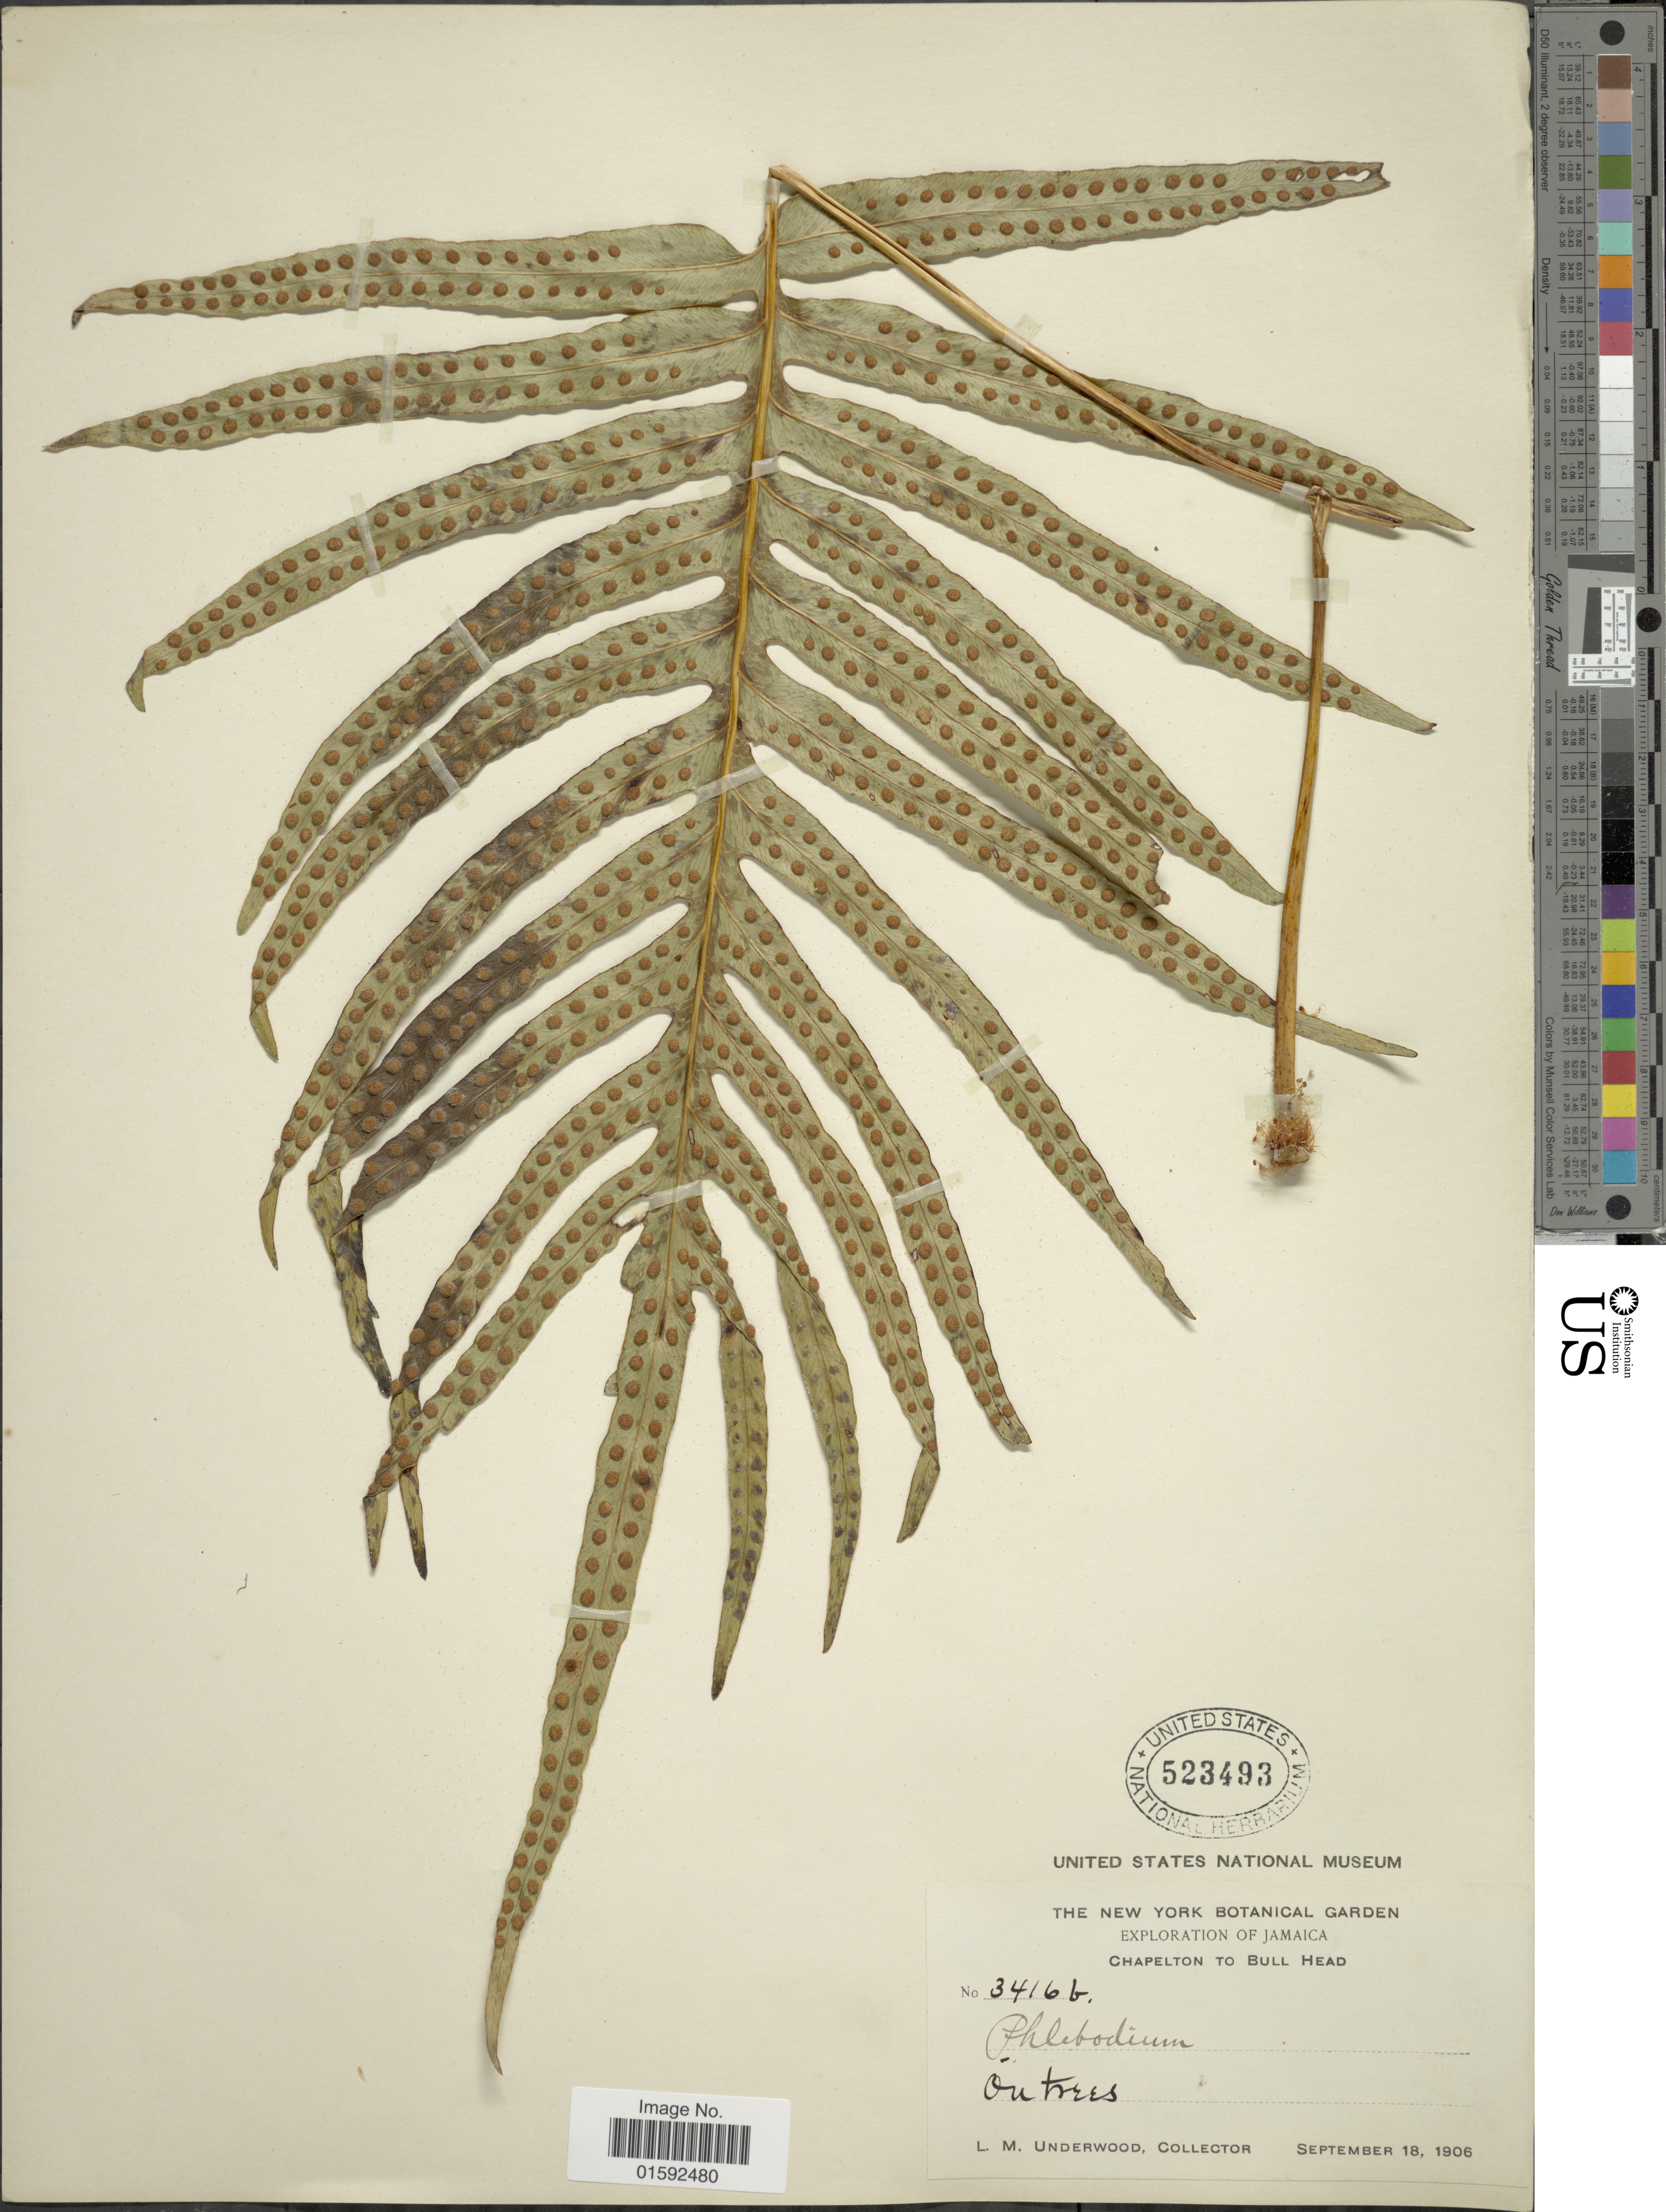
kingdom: Plantae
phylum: Tracheophyta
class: Polypodiopsida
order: Polypodiales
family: Polypodiaceae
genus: Phlebodium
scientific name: Phlebodium pseudoaureum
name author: (Cav.) Lellinger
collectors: L. M. Underwood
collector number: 3416b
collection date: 1906-09-18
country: Jamaica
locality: Jamaica, Chapelton to Bull Head.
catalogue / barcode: US 523493